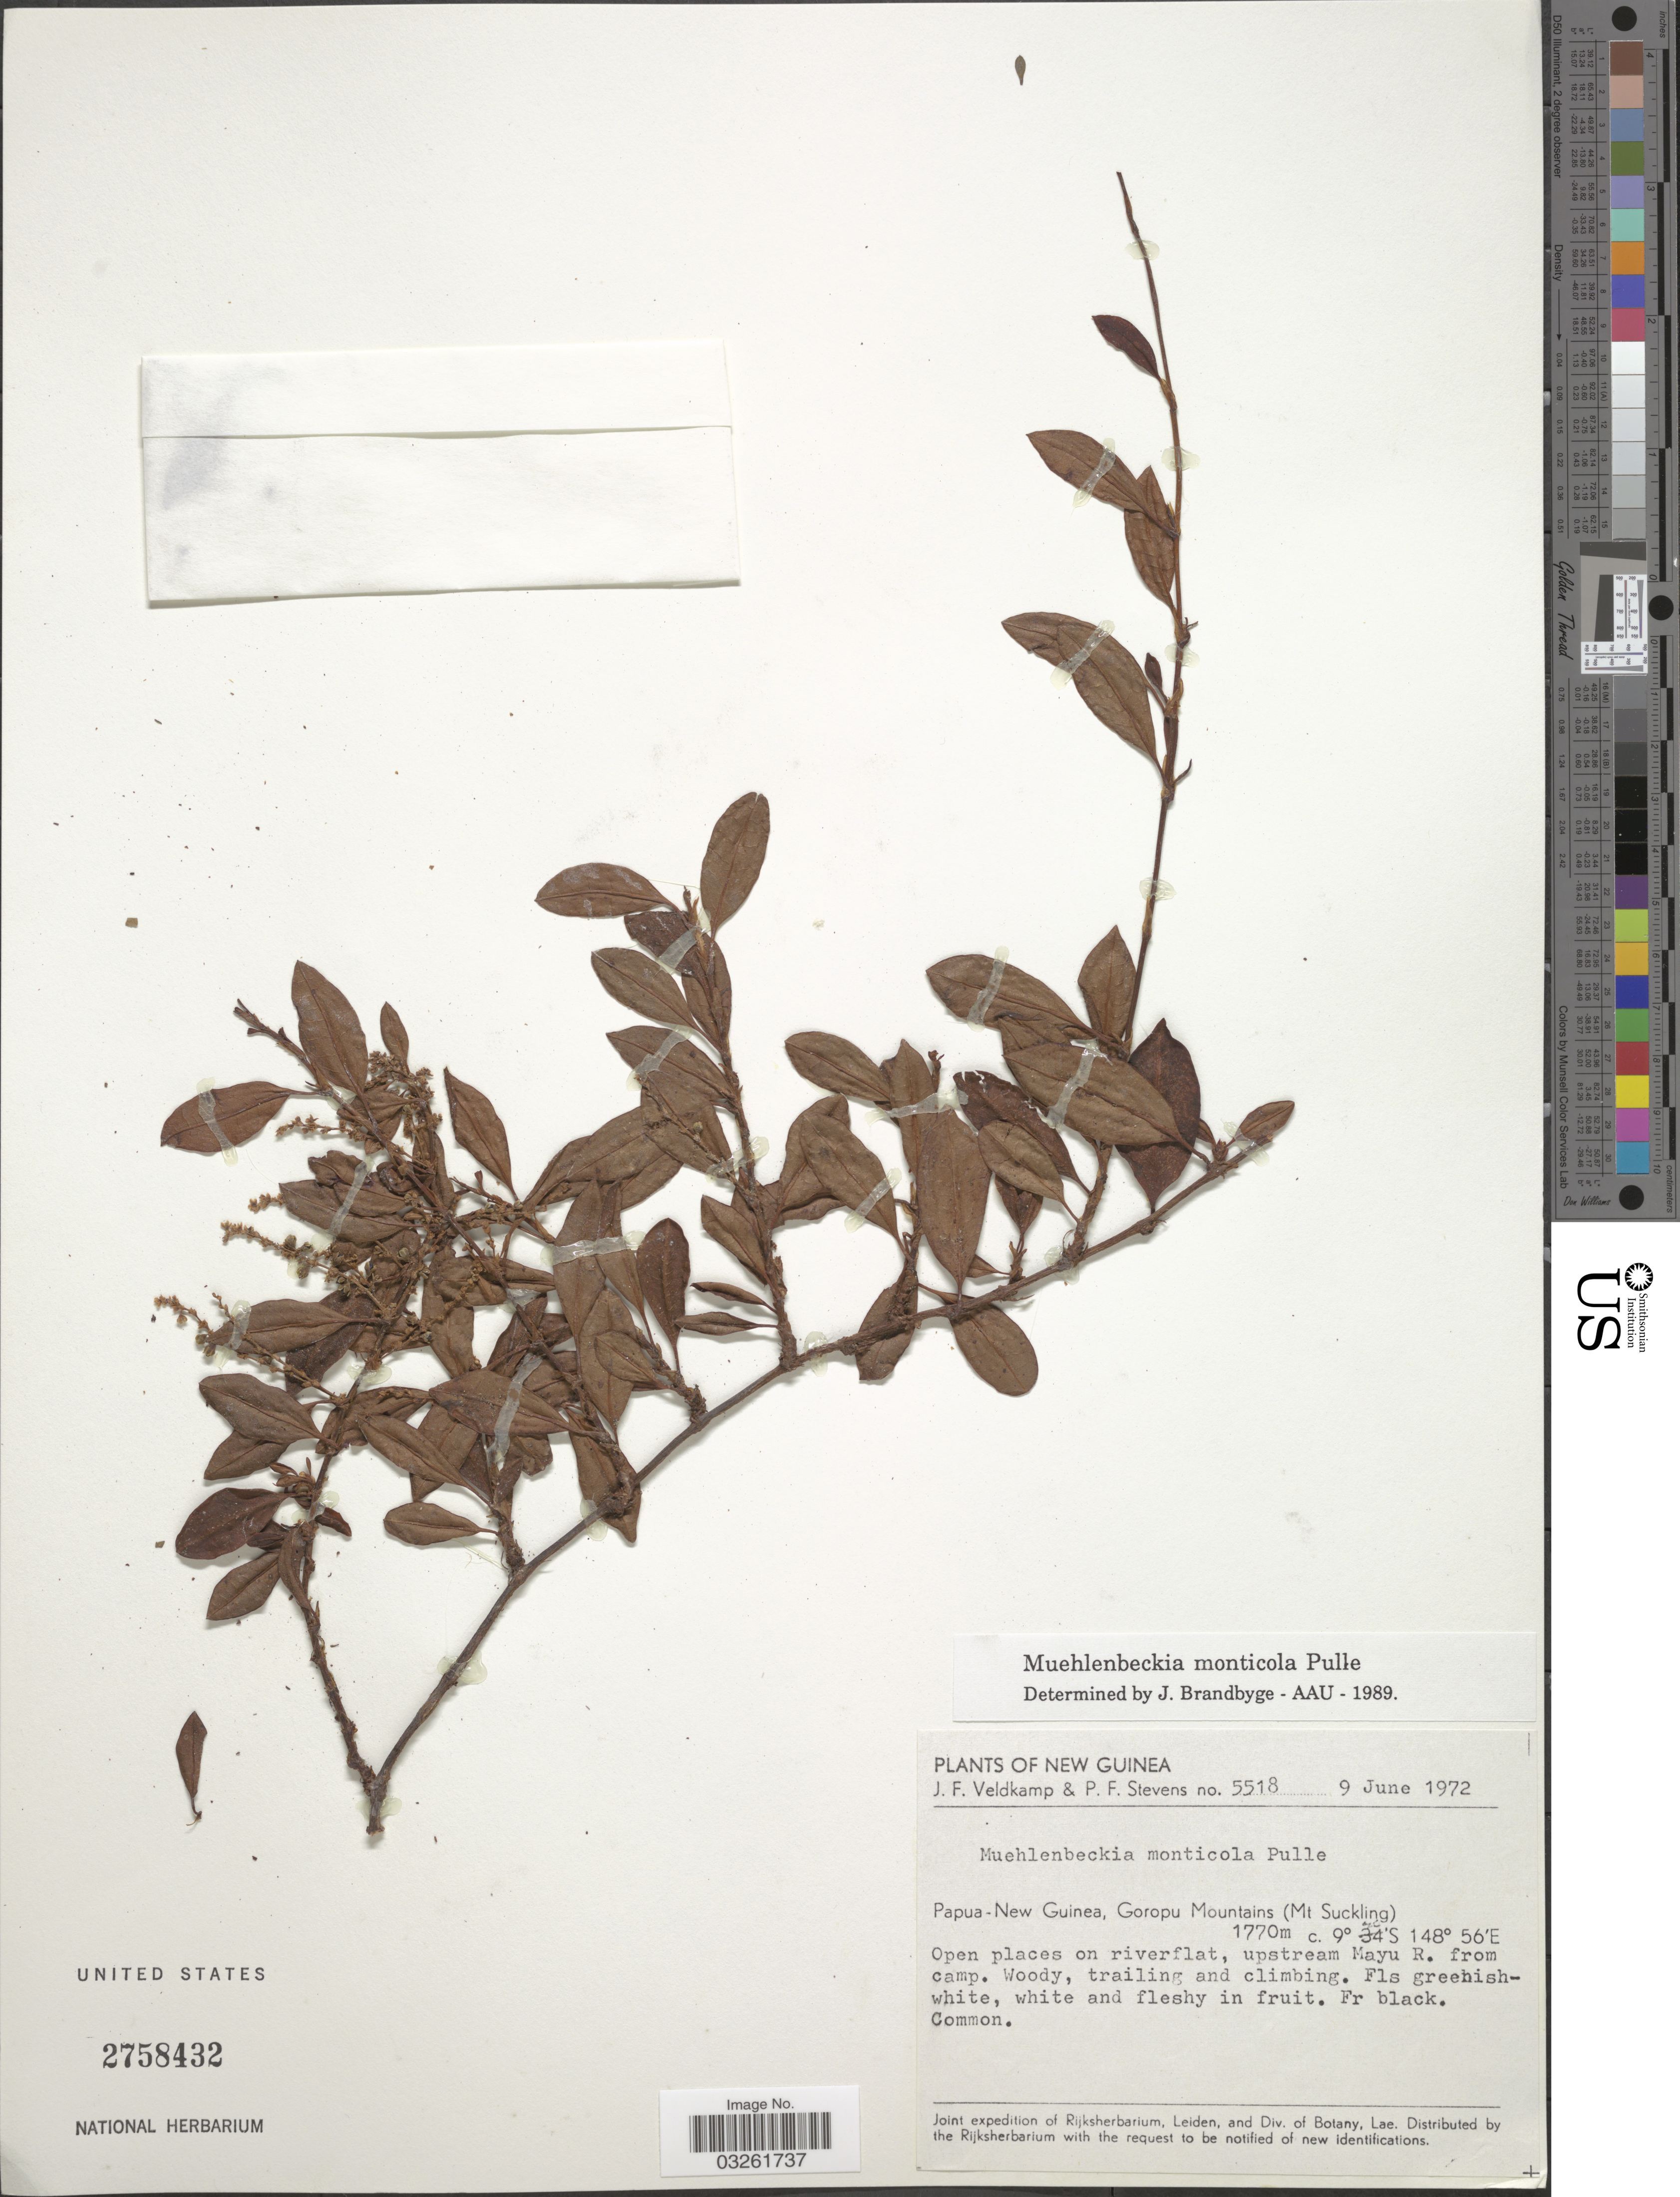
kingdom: Plantae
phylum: Tracheophyta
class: Magnoliopsida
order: Caryophyllales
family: Polygonaceae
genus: Muehlenbeckia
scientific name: Muehlenbeckia monticola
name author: Pulle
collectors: J. F. Veldkamp & P. F. Stevens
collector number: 5518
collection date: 1972-06-09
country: Papua New Guinea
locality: New Guinea. Papua-New Guinea, Goropu Mountains (Mt. Suckling). Open places on riverflat, upstream Mayu R. from camp.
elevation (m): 1770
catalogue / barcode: US 2758432